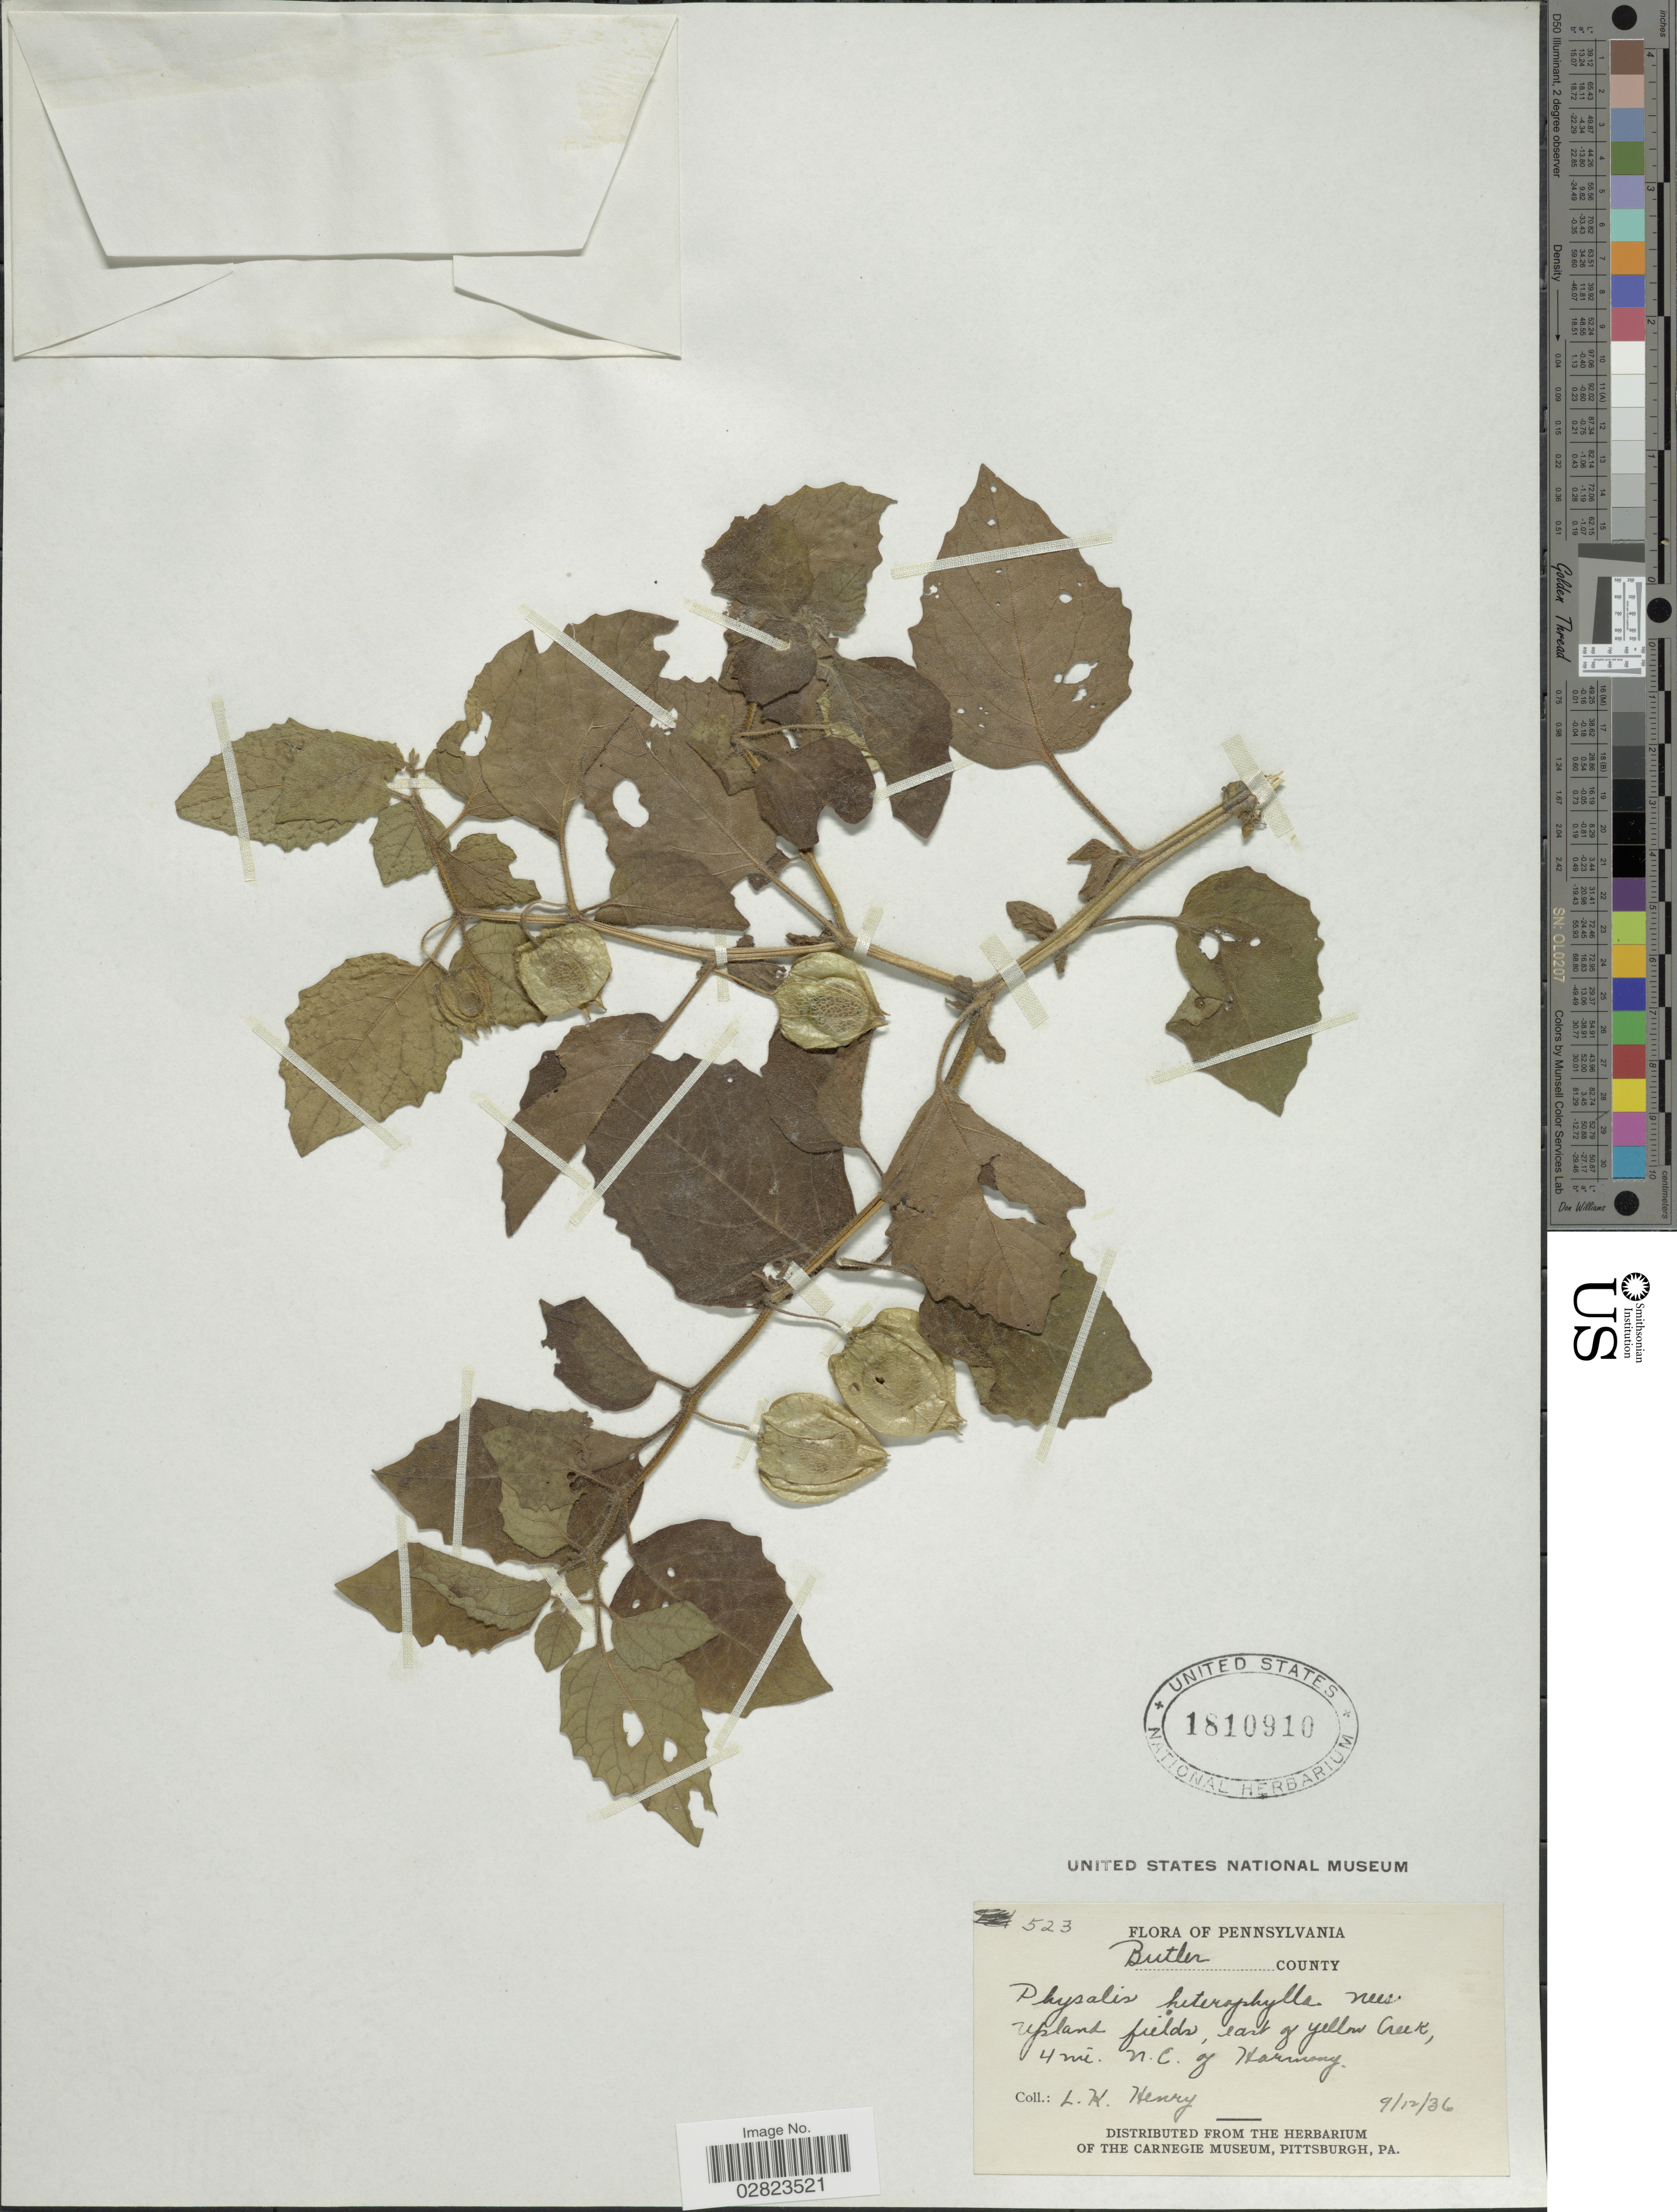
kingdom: Plantae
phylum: Tracheophyta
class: Magnoliopsida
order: Solanales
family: Solanaceae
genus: Physalis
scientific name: Physalis heterophylla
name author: Nees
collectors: L. K. Henry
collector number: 523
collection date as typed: Transcribed d/m/y: 12/9/36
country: United States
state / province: Pennsylvania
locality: Butler County. Upland fields, east of Yellow Creek, 4 mi. N.E. of Harmony.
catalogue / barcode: US 1810910